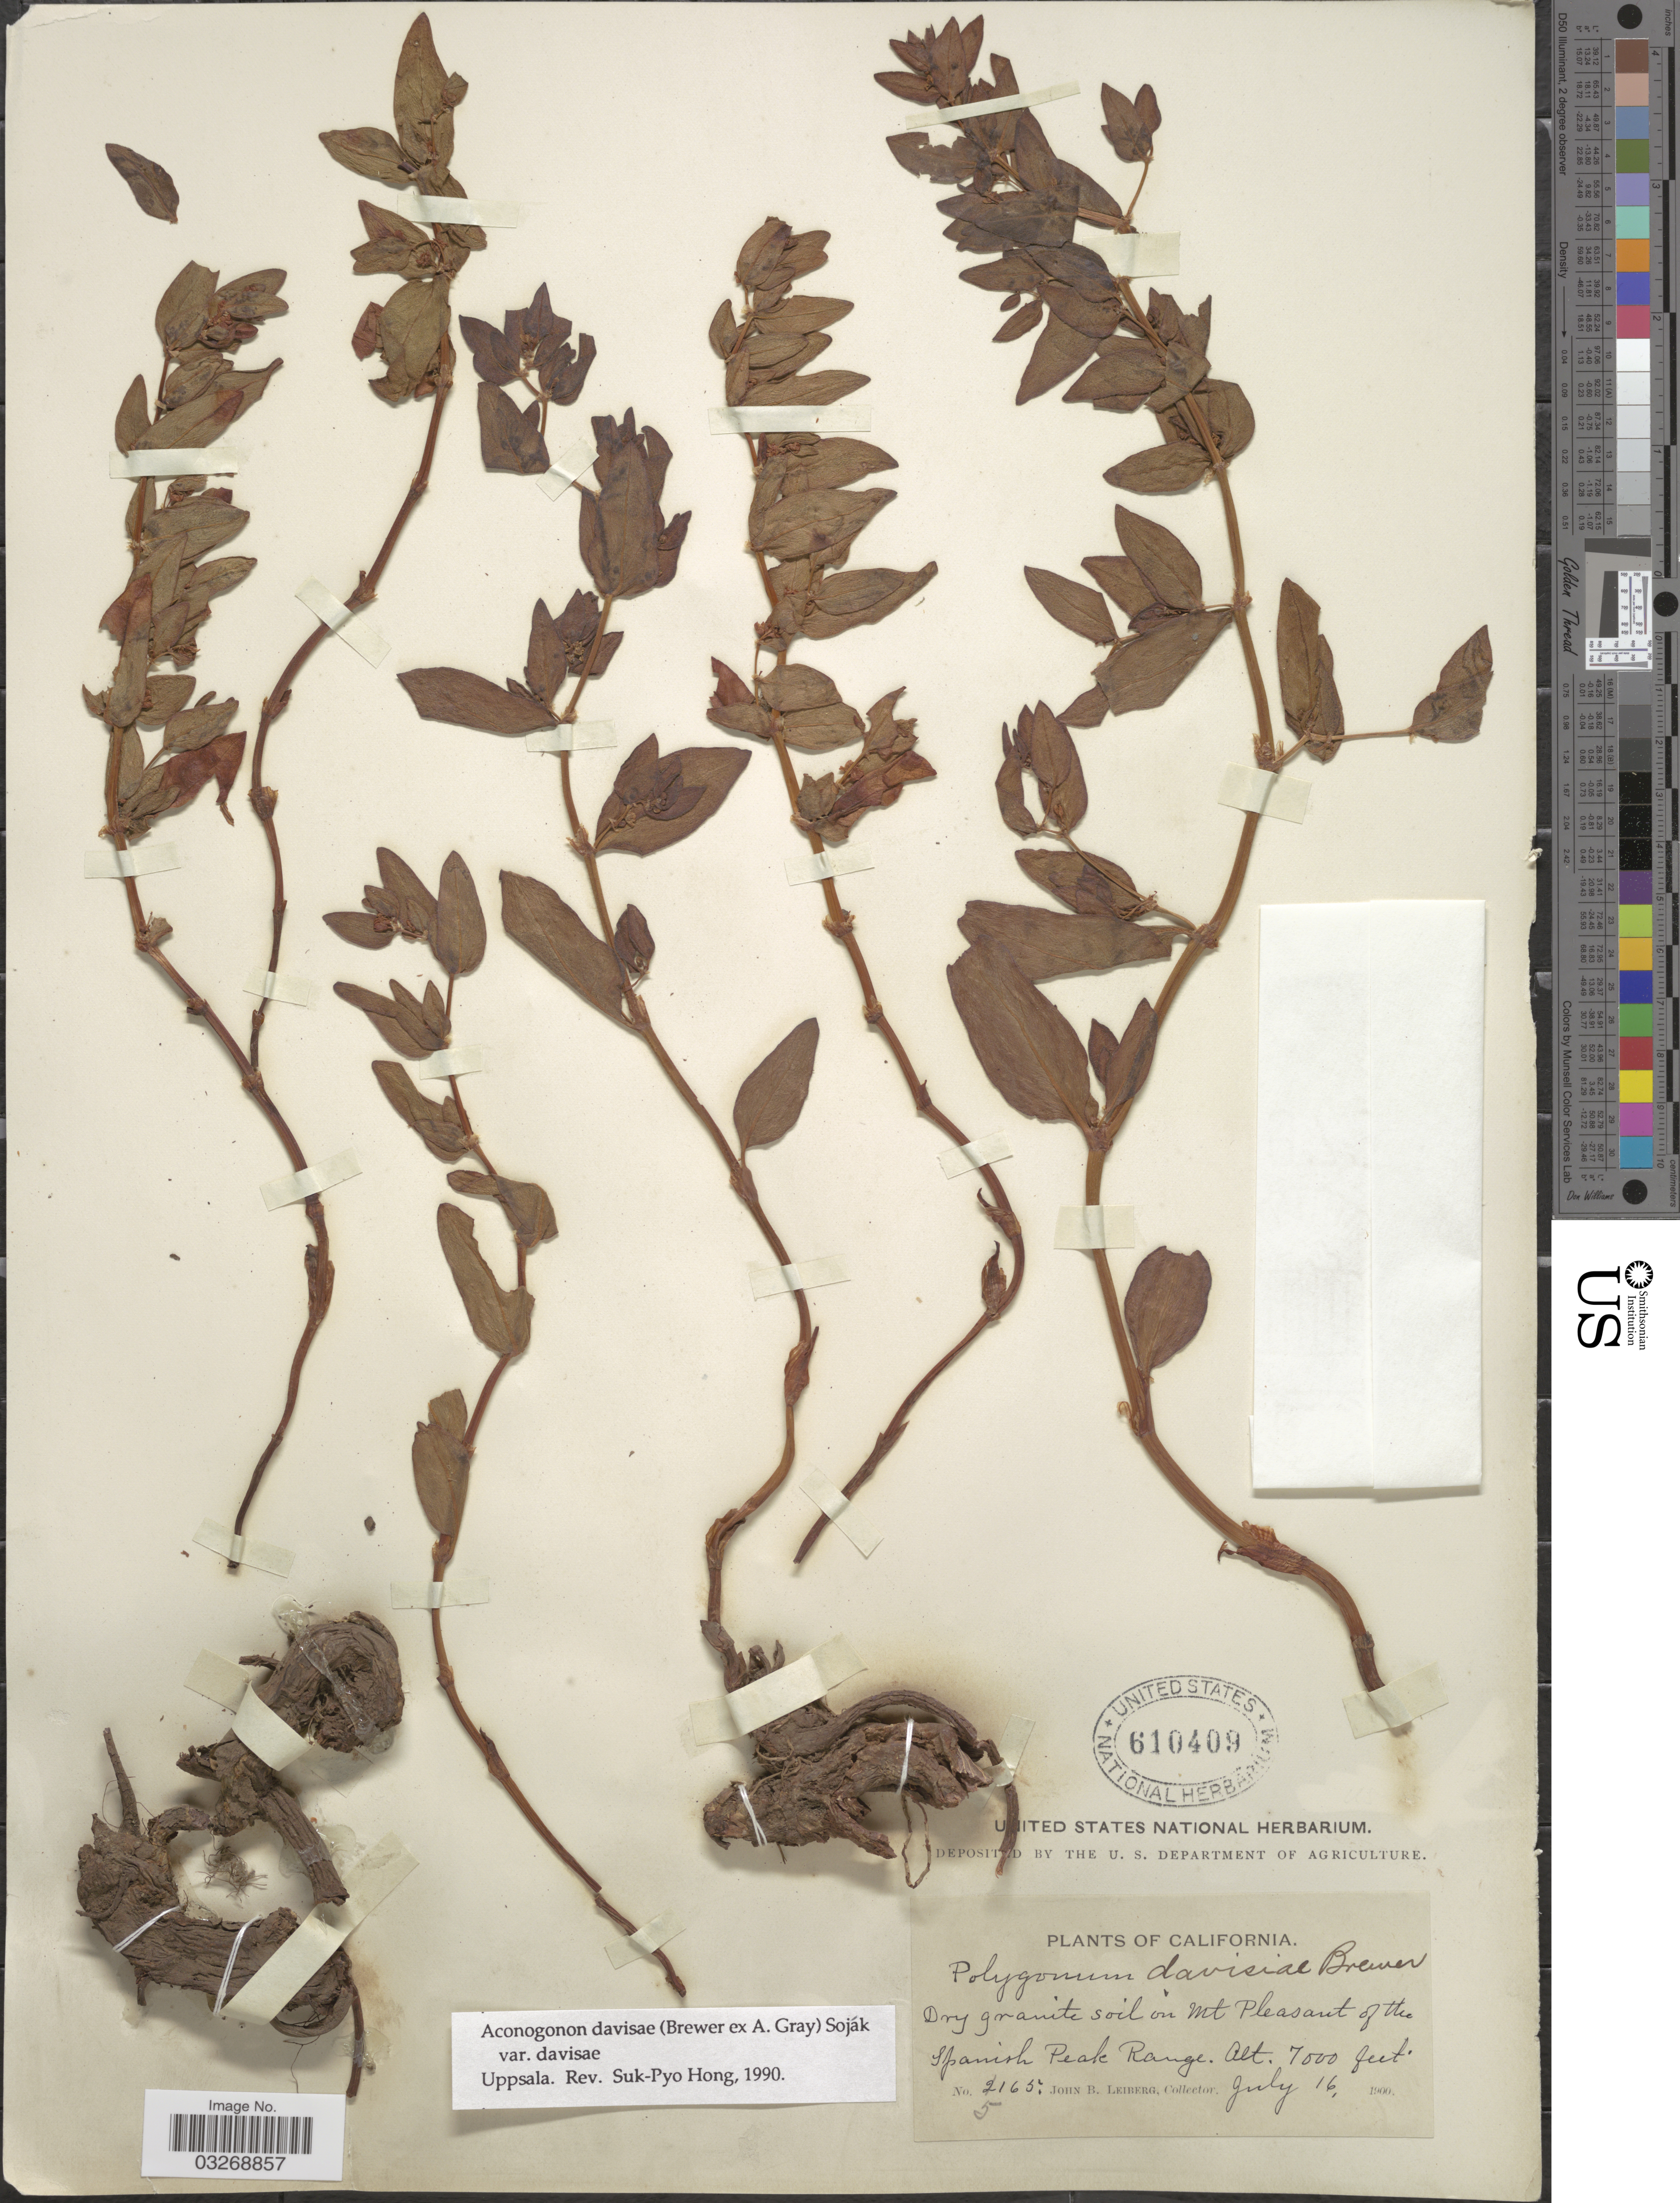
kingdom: Plantae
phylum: Tracheophyta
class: Magnoliopsida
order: Caryophyllales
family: Polygonaceae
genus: Koenigia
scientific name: Koenigia davisiae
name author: (W.H. Brewer ex A. Gray) T.M. Schust. & Reveal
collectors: J. Leiberg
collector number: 5165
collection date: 1900-07-16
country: United States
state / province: California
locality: Dry granite soil on Mt Pleasant of the Spanish Peak Range.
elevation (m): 2134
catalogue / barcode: US 610409